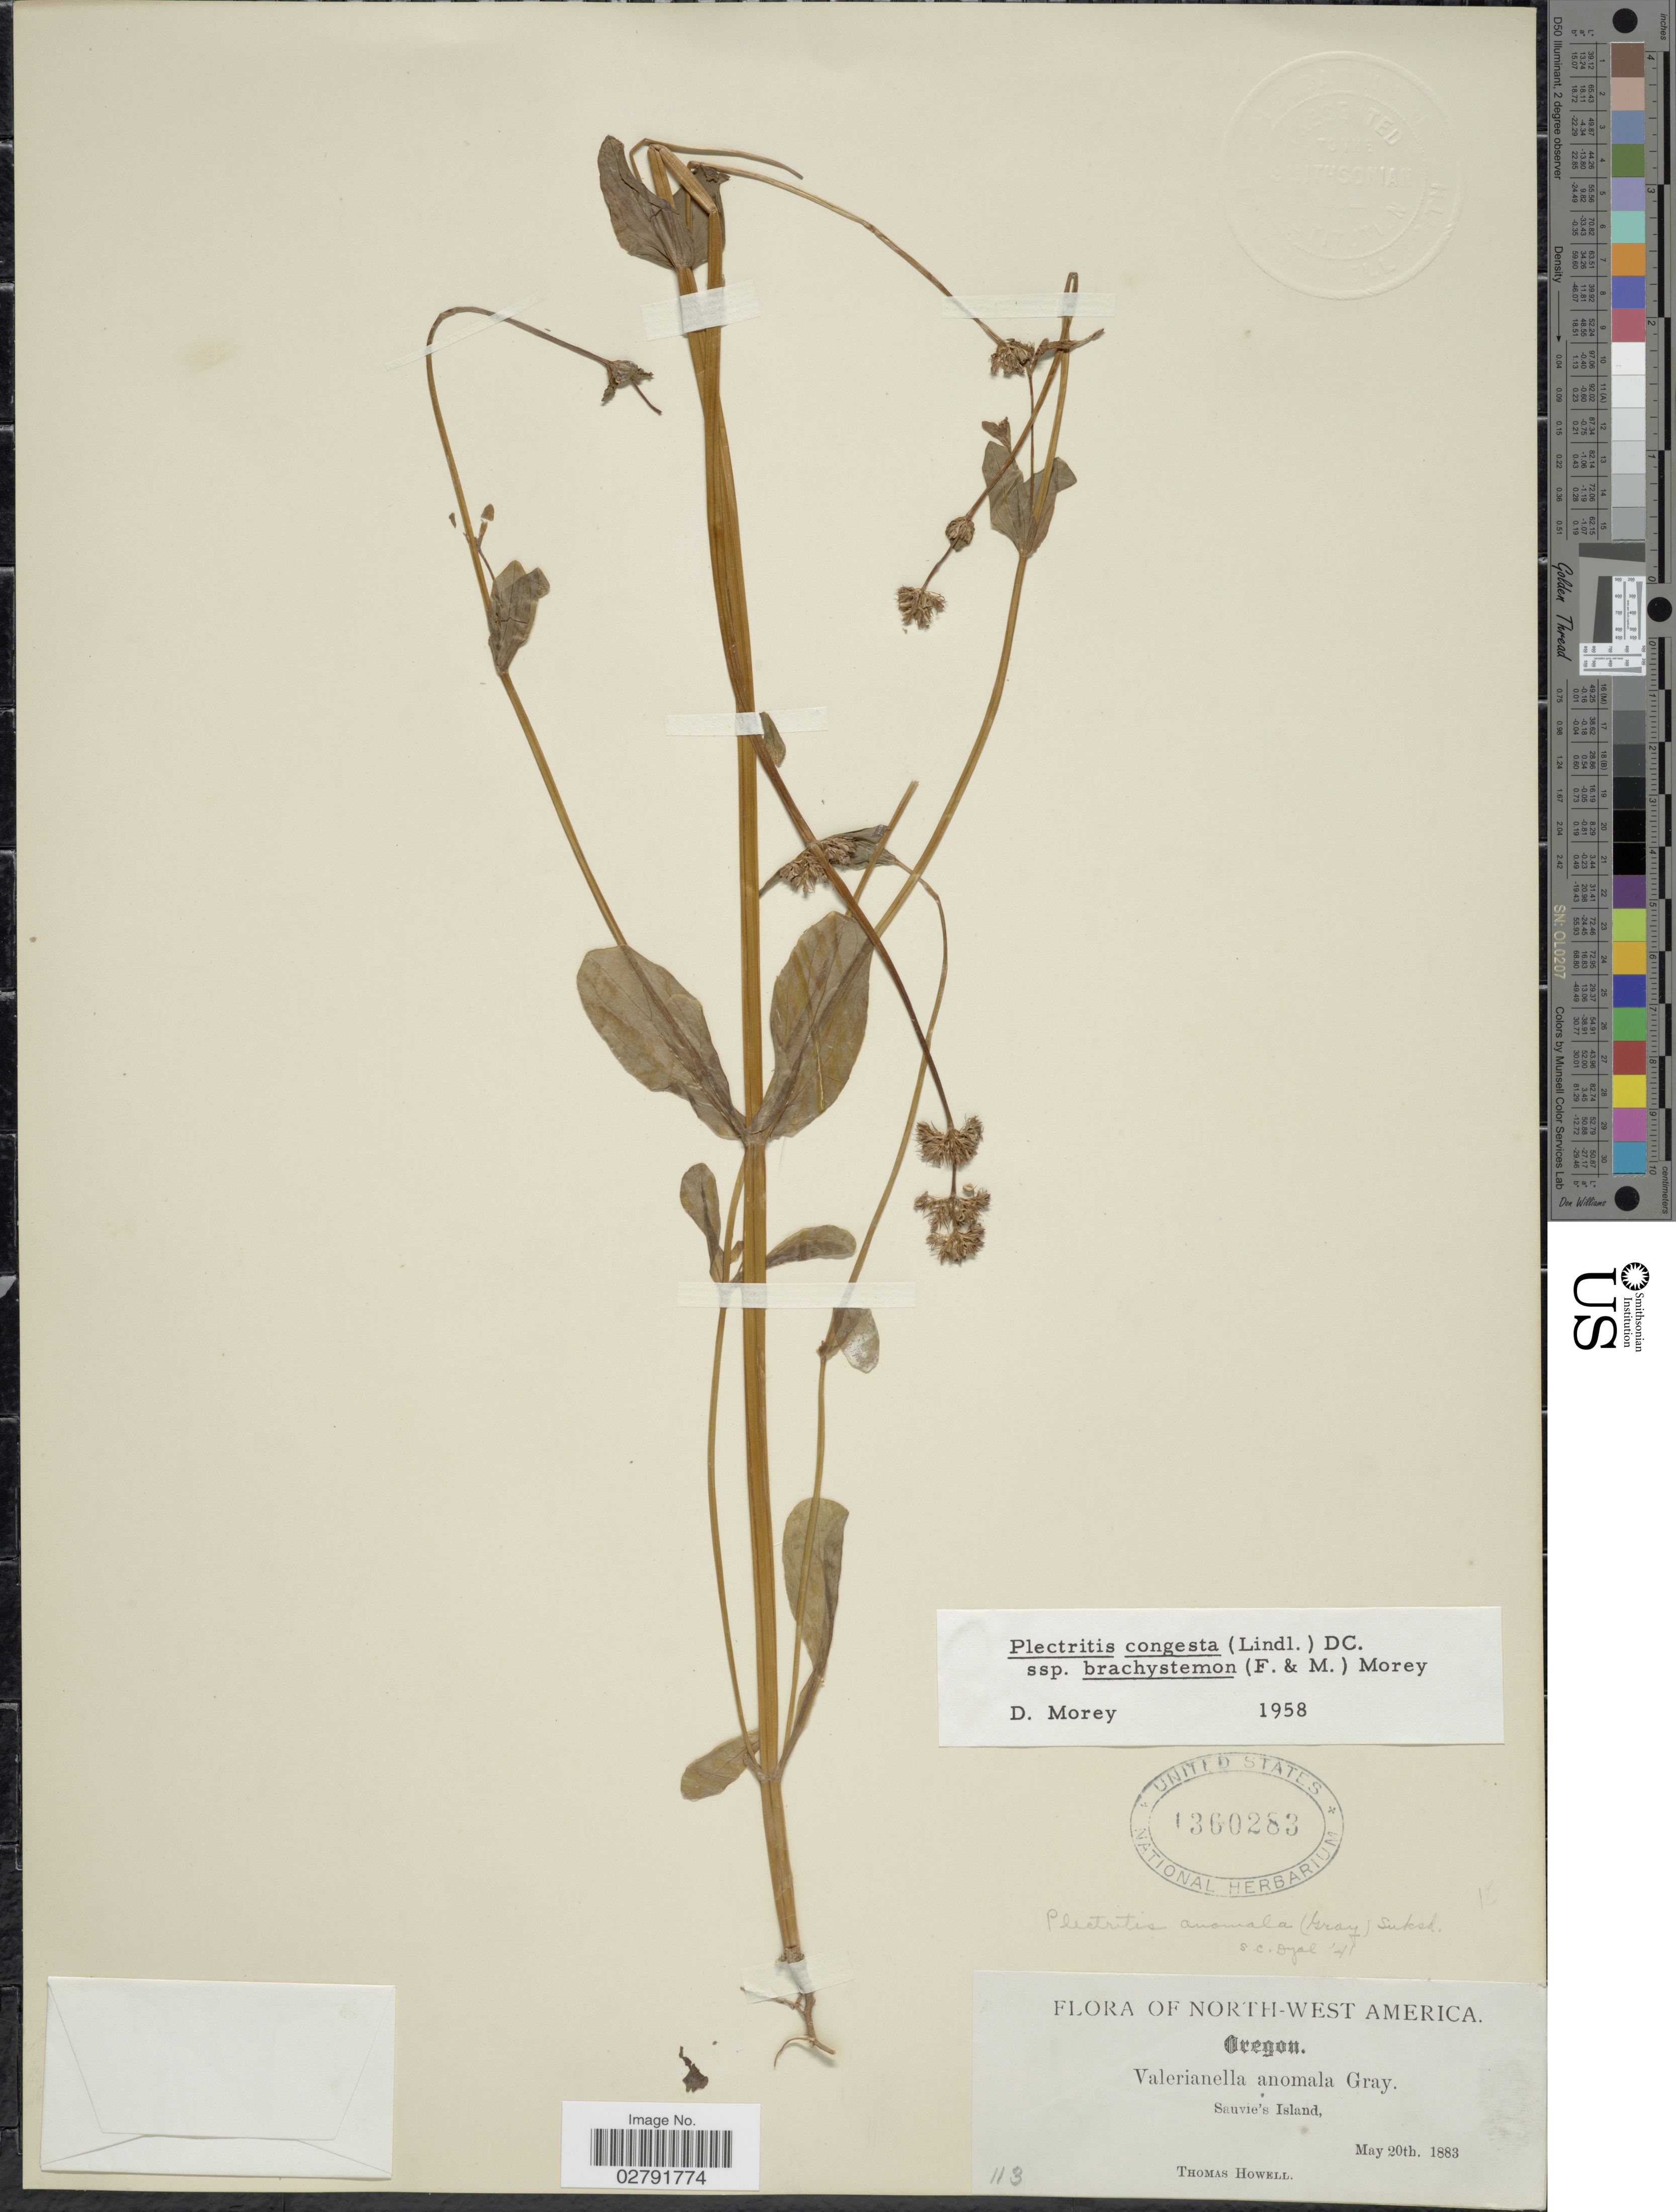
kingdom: Plantae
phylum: Tracheophyta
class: Magnoliopsida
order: Dipsacales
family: Caprifoliaceae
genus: Plectritis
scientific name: Plectritis congesta subsp. brachystemon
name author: (Fisch. & C.A. Mey.) Morey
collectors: T. Howell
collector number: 113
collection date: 1883-05-20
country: United States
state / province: Oregon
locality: North-West America. Sauvie's Island.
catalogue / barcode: US 1360283